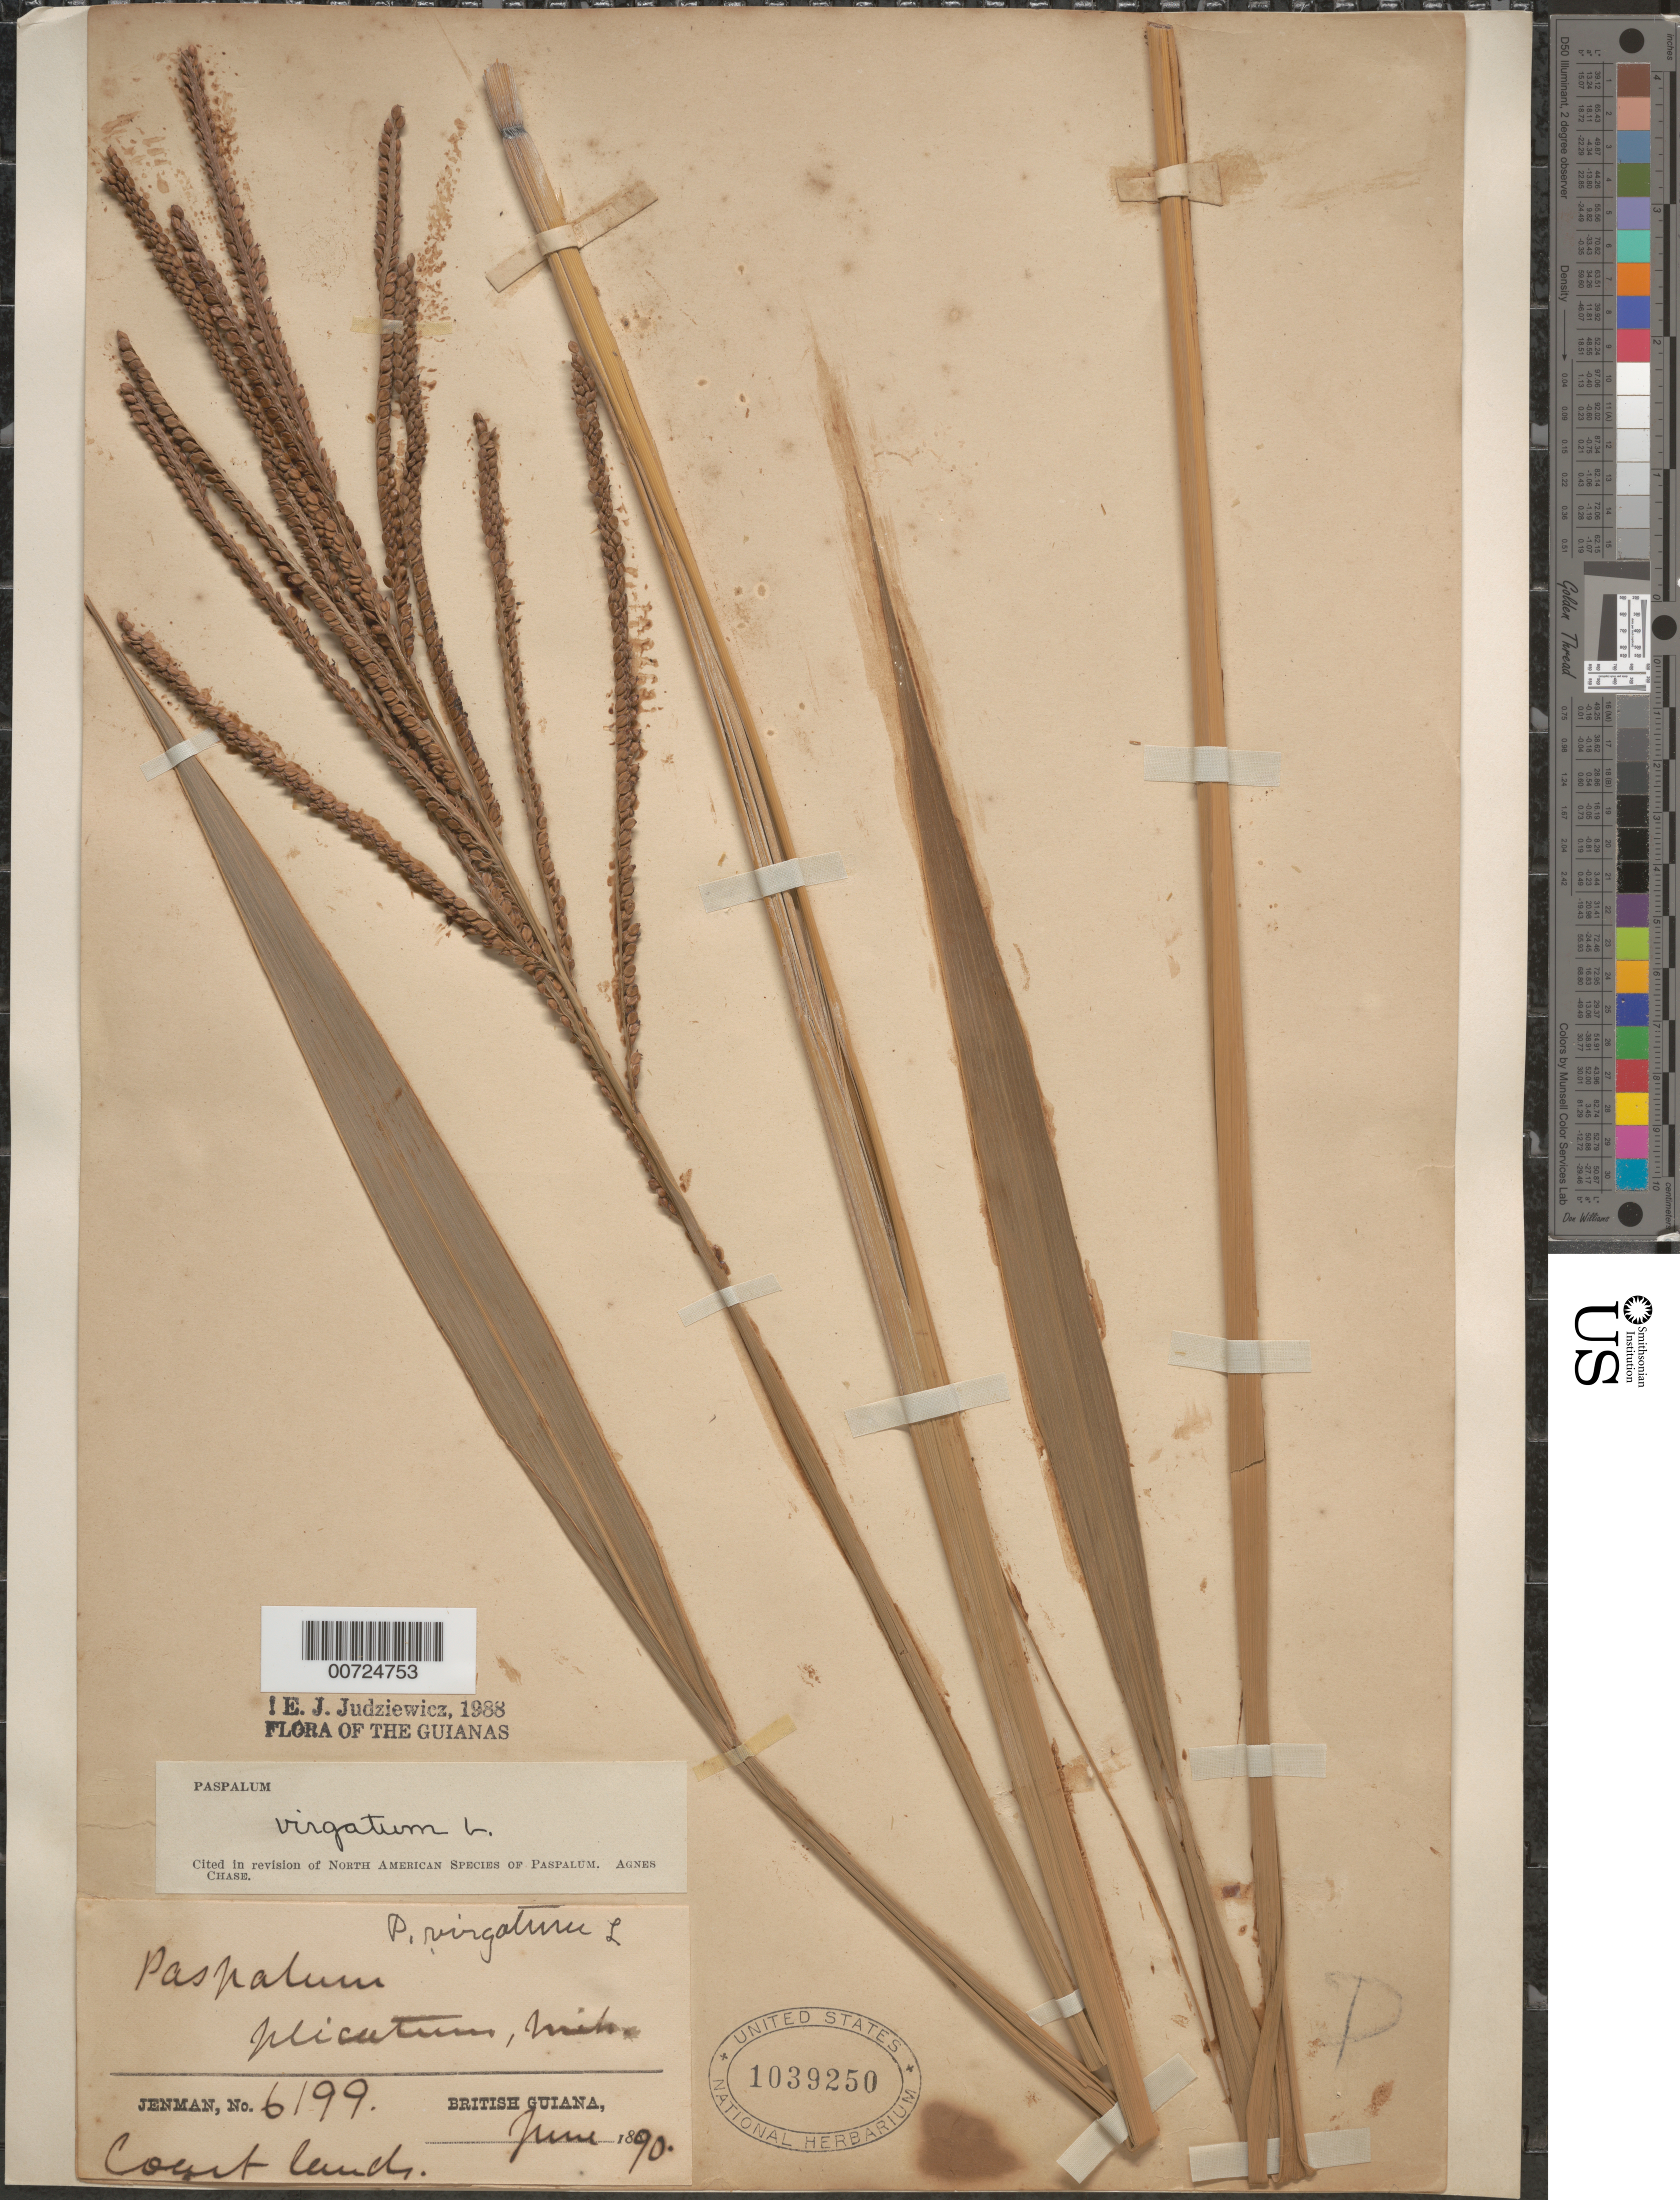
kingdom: Plantae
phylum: Tracheophyta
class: Liliopsida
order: Poales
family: Poaceae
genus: Paspalum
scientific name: Paspalum virgatum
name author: L.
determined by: Judziewicz, E. J.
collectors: G. S. Jenman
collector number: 6199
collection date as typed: June 1890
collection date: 1890-06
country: Guyana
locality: Coast lands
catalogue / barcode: US 1039250